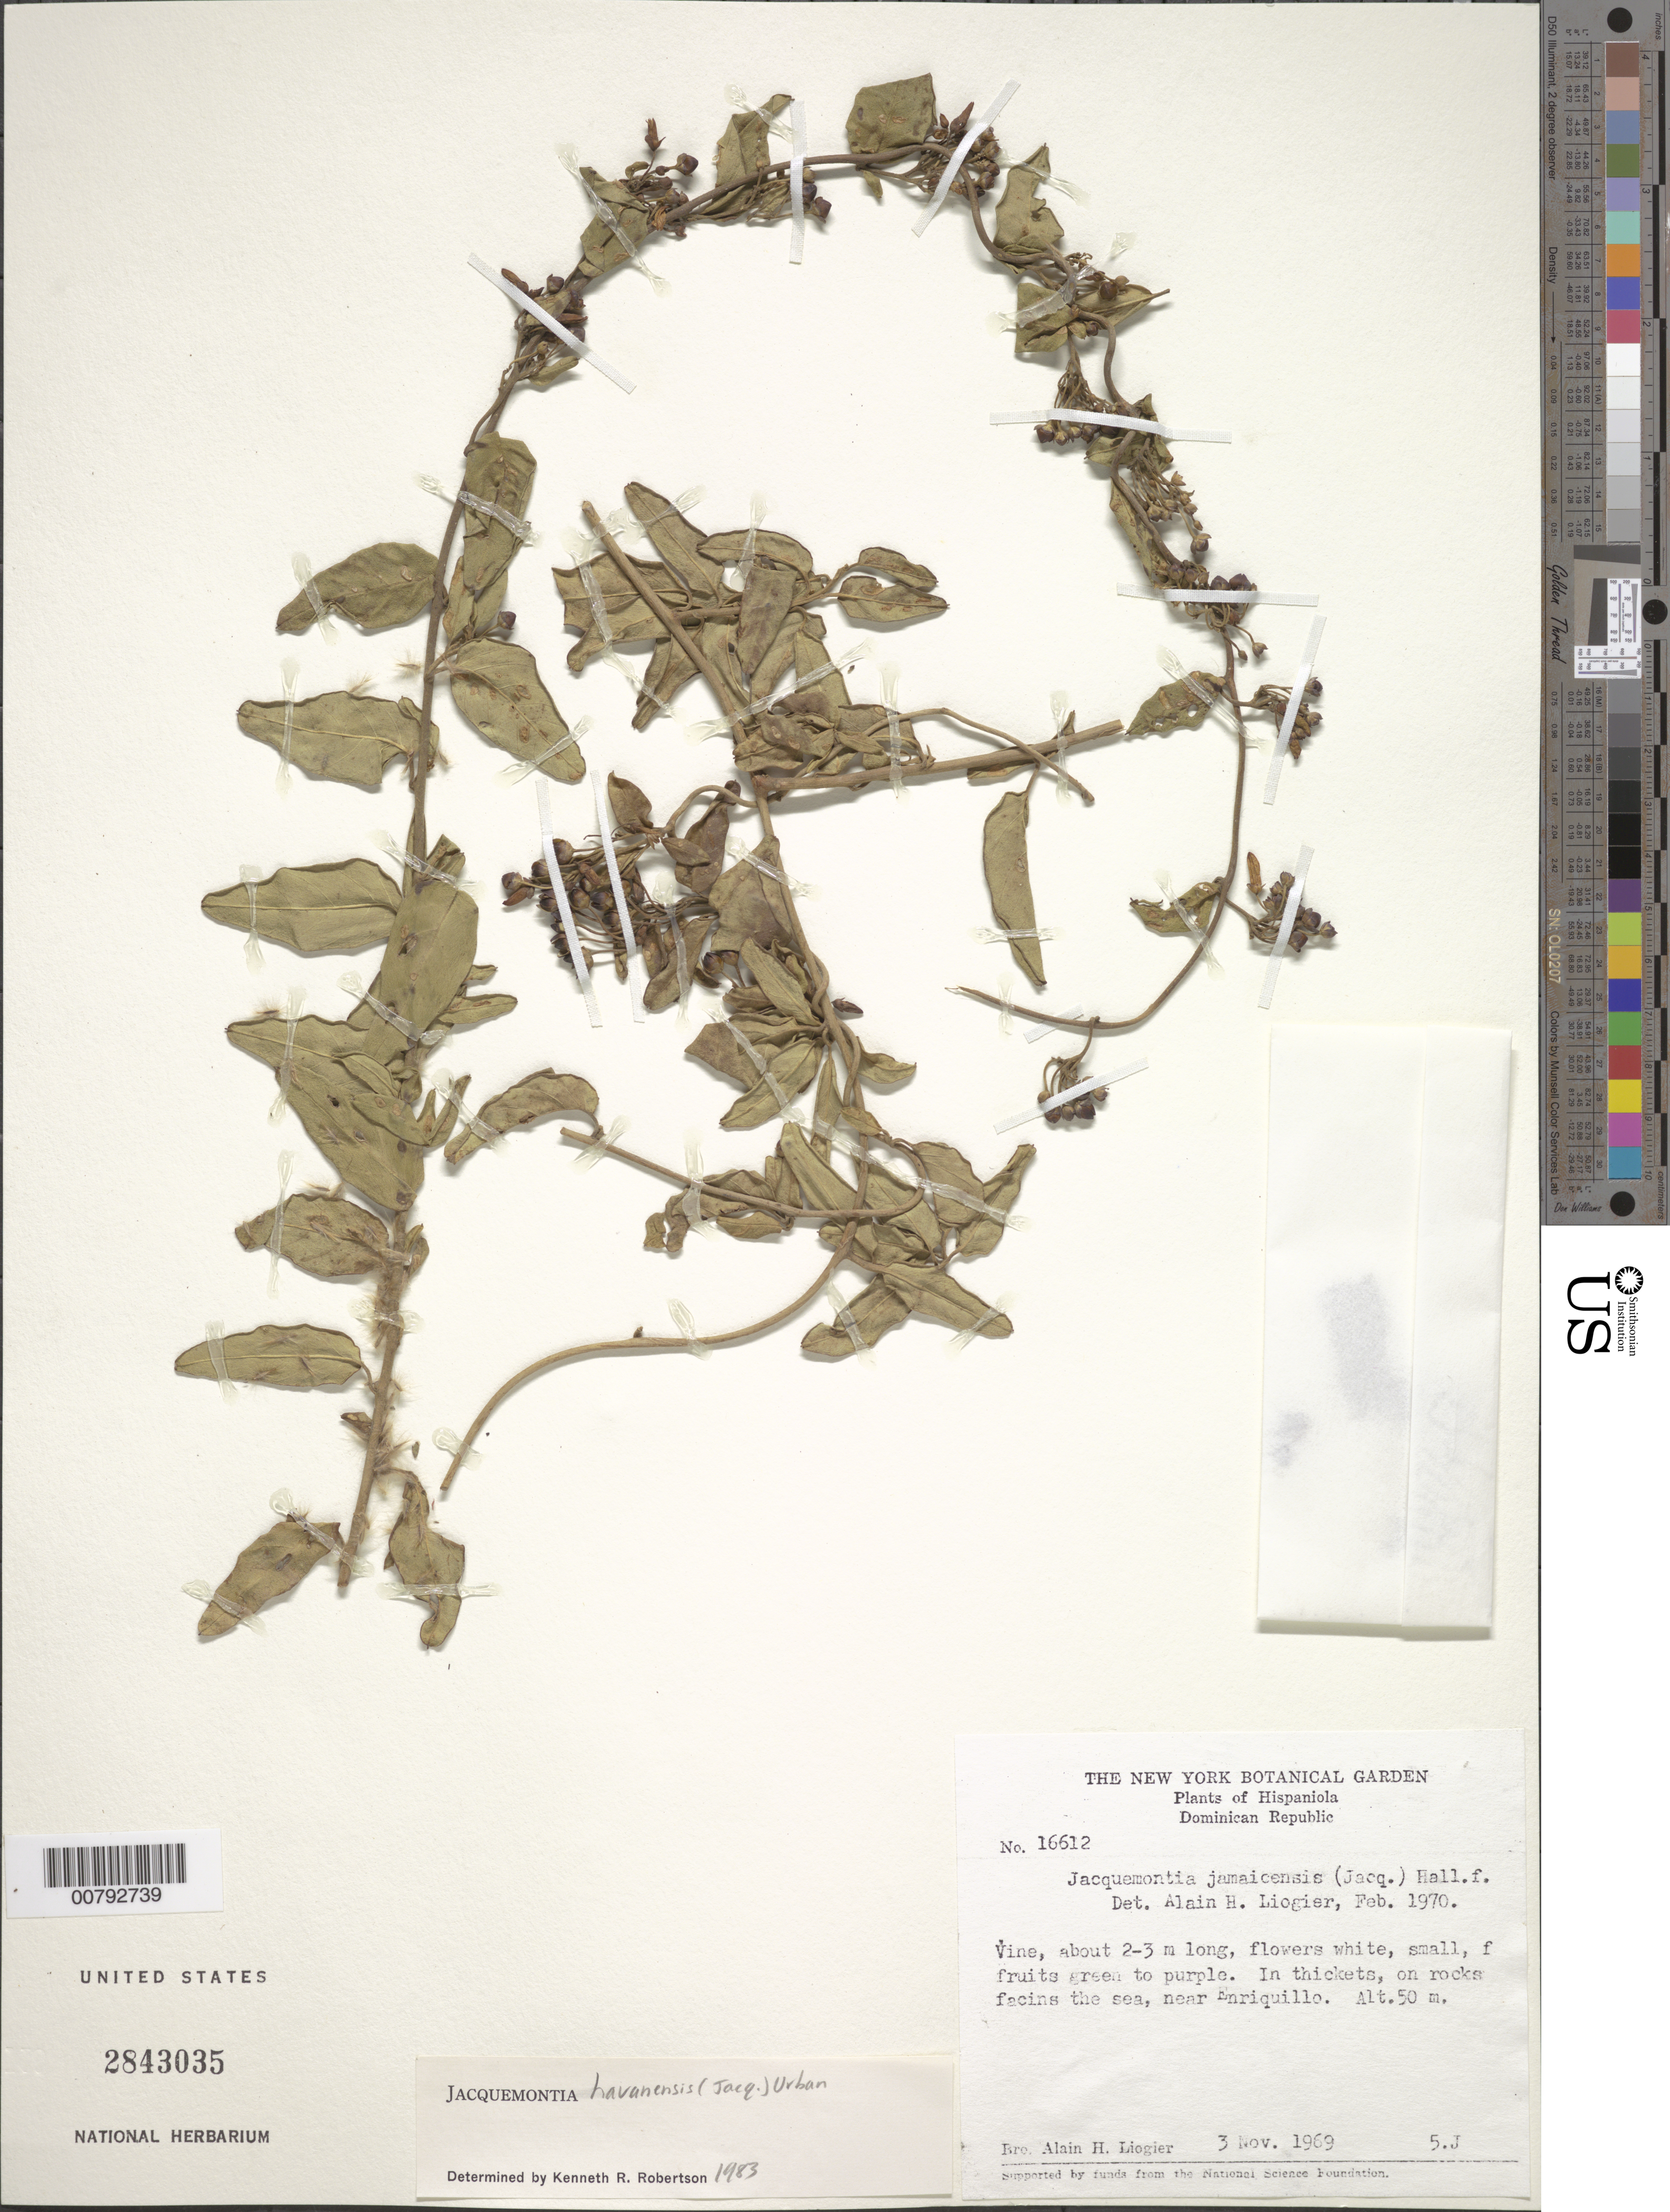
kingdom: Plantae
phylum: Tracheophyta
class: Magnoliopsida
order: Solanales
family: Convolvulaceae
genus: Jacquemontia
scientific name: Jacquemontia havanensis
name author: (Jacq.) Urb.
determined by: Robertson, K. R.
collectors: A. H. Liogier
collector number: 16612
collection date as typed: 03 Nov 1969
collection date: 1969-11-03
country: Dominican Republic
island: Hispaniola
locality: Near Enriquillo.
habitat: In thickets, on rocks facing the sea.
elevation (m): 50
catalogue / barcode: US 2843035